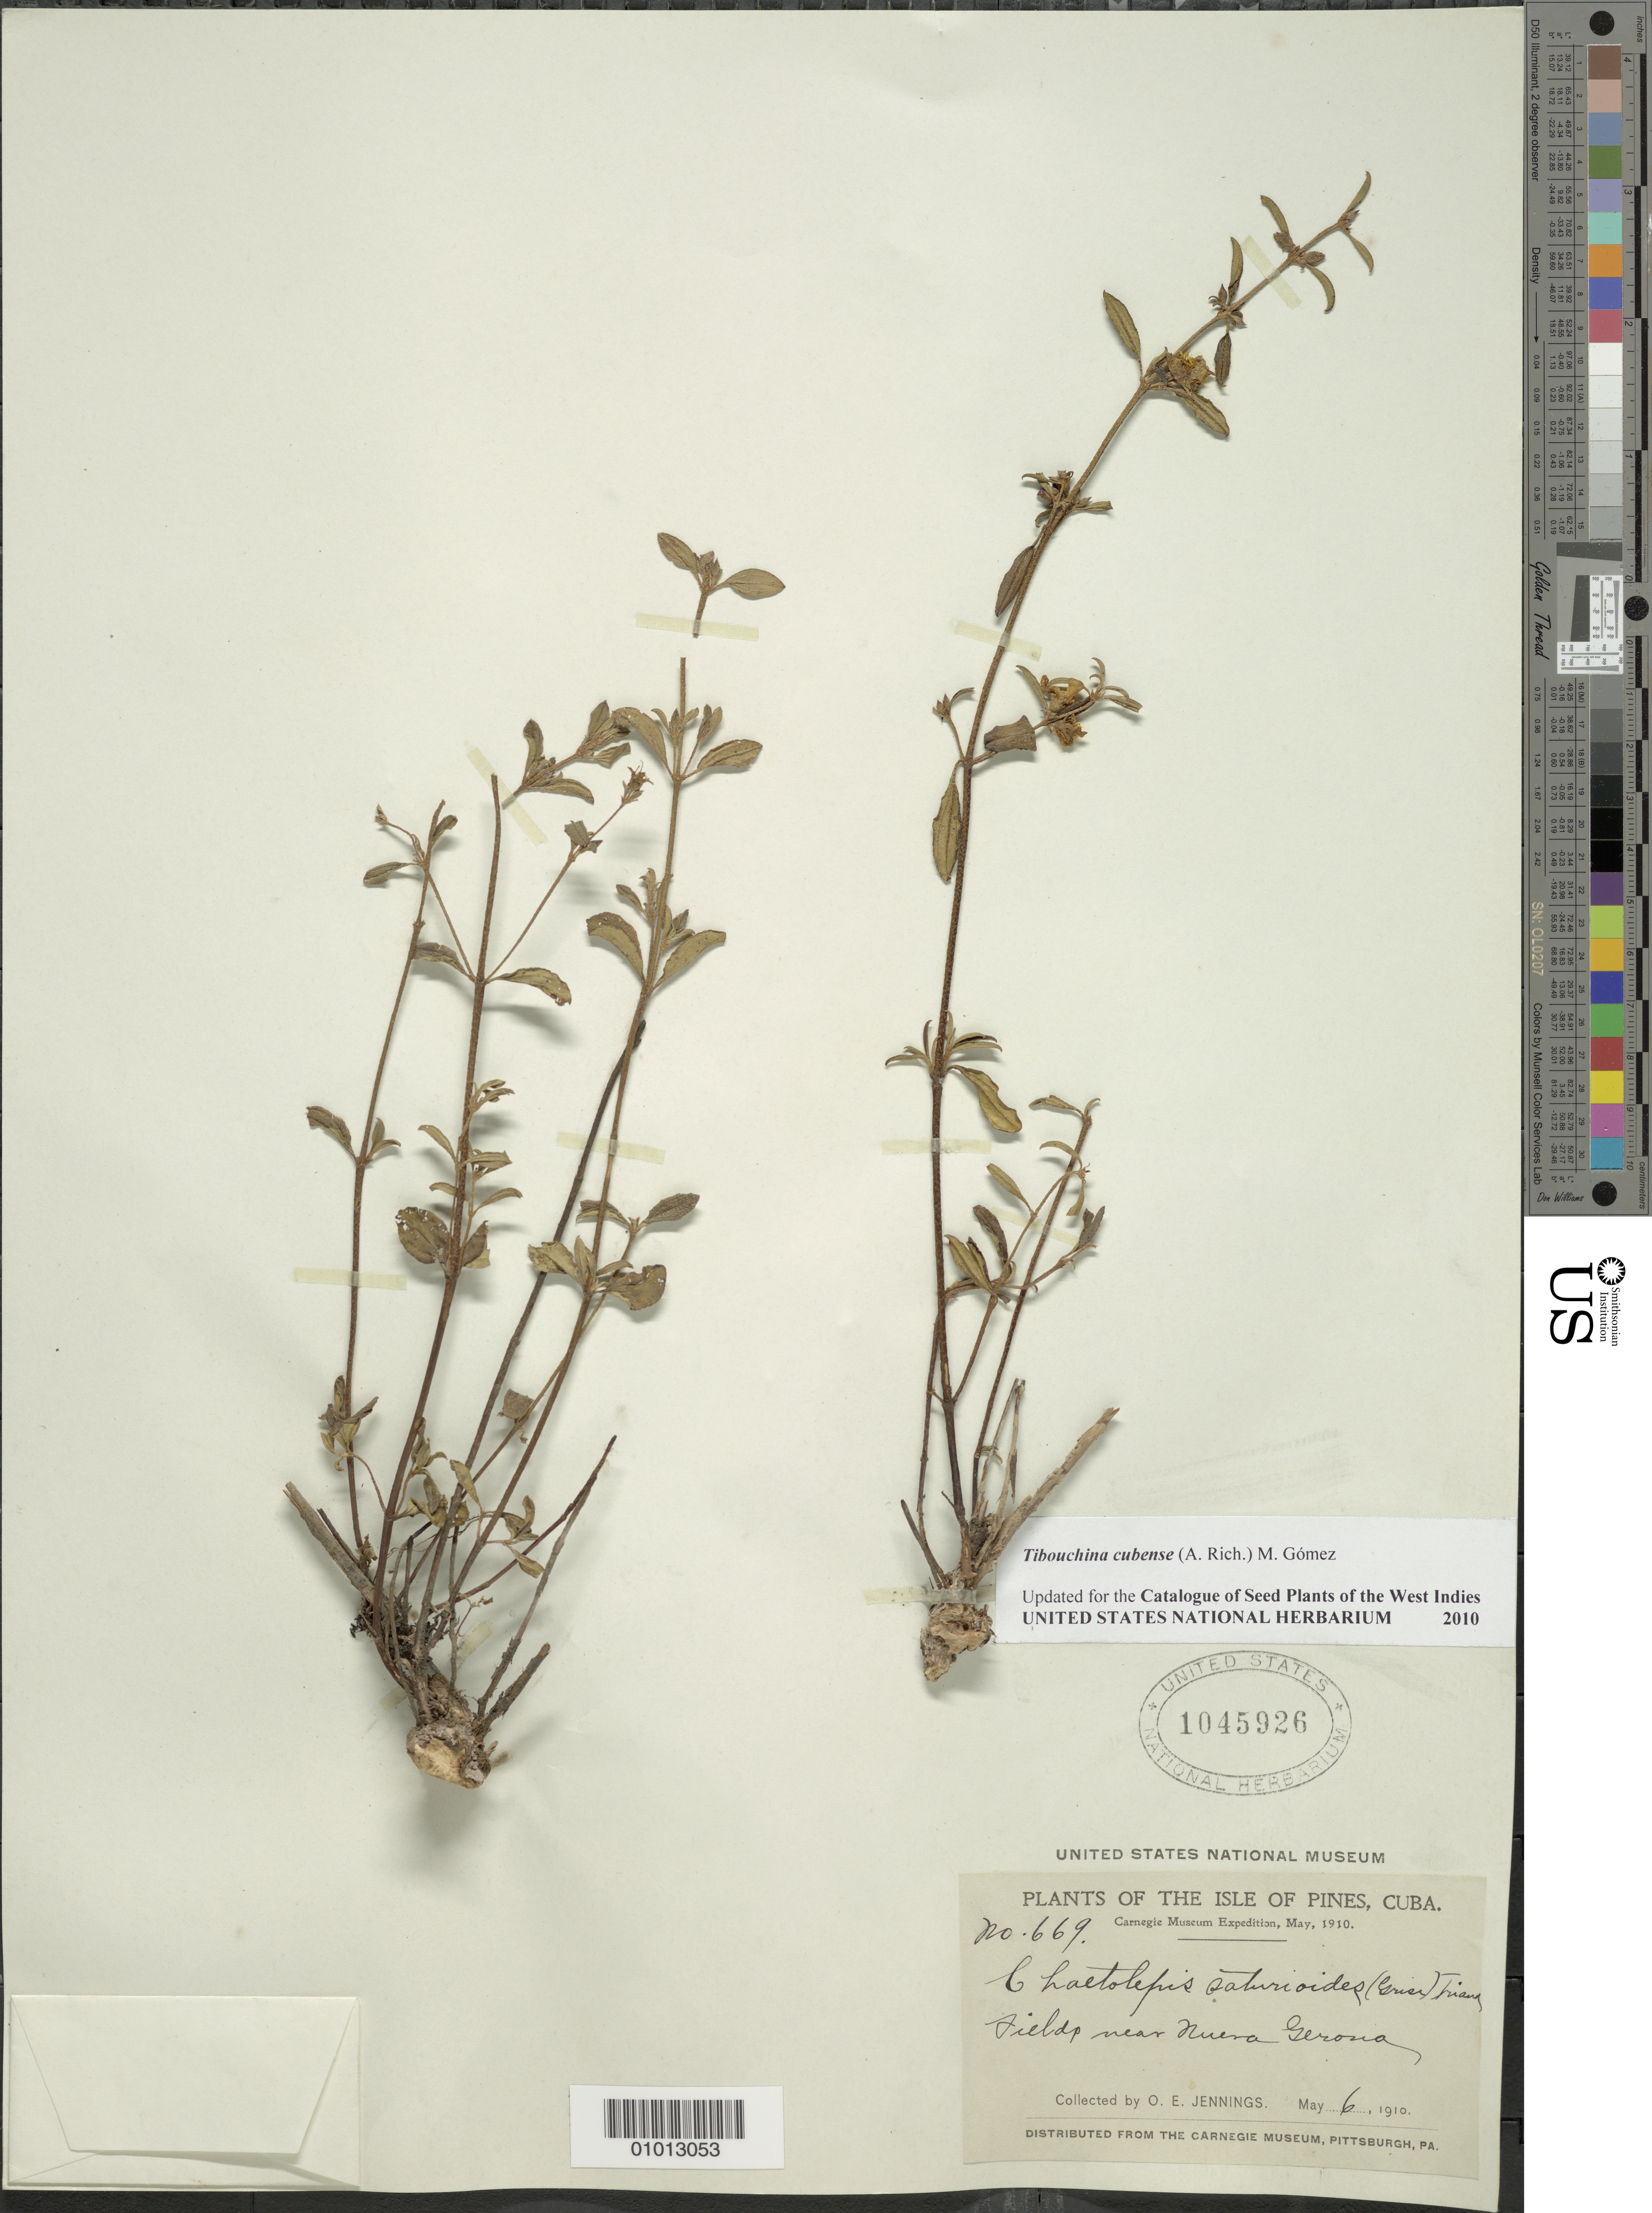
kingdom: Plantae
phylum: Tracheophyta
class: Magnoliopsida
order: Myrtales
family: Melastomataceae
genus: Arthrostemma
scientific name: Arthrostemma cubense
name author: A. Rich.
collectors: O. E. Jennings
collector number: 669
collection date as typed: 06 May 1910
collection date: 1910-05-06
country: Cuba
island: Isla de la Juventud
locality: Isle of Pines, Near Nueva Gerona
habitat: Fields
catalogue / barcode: US 1045926